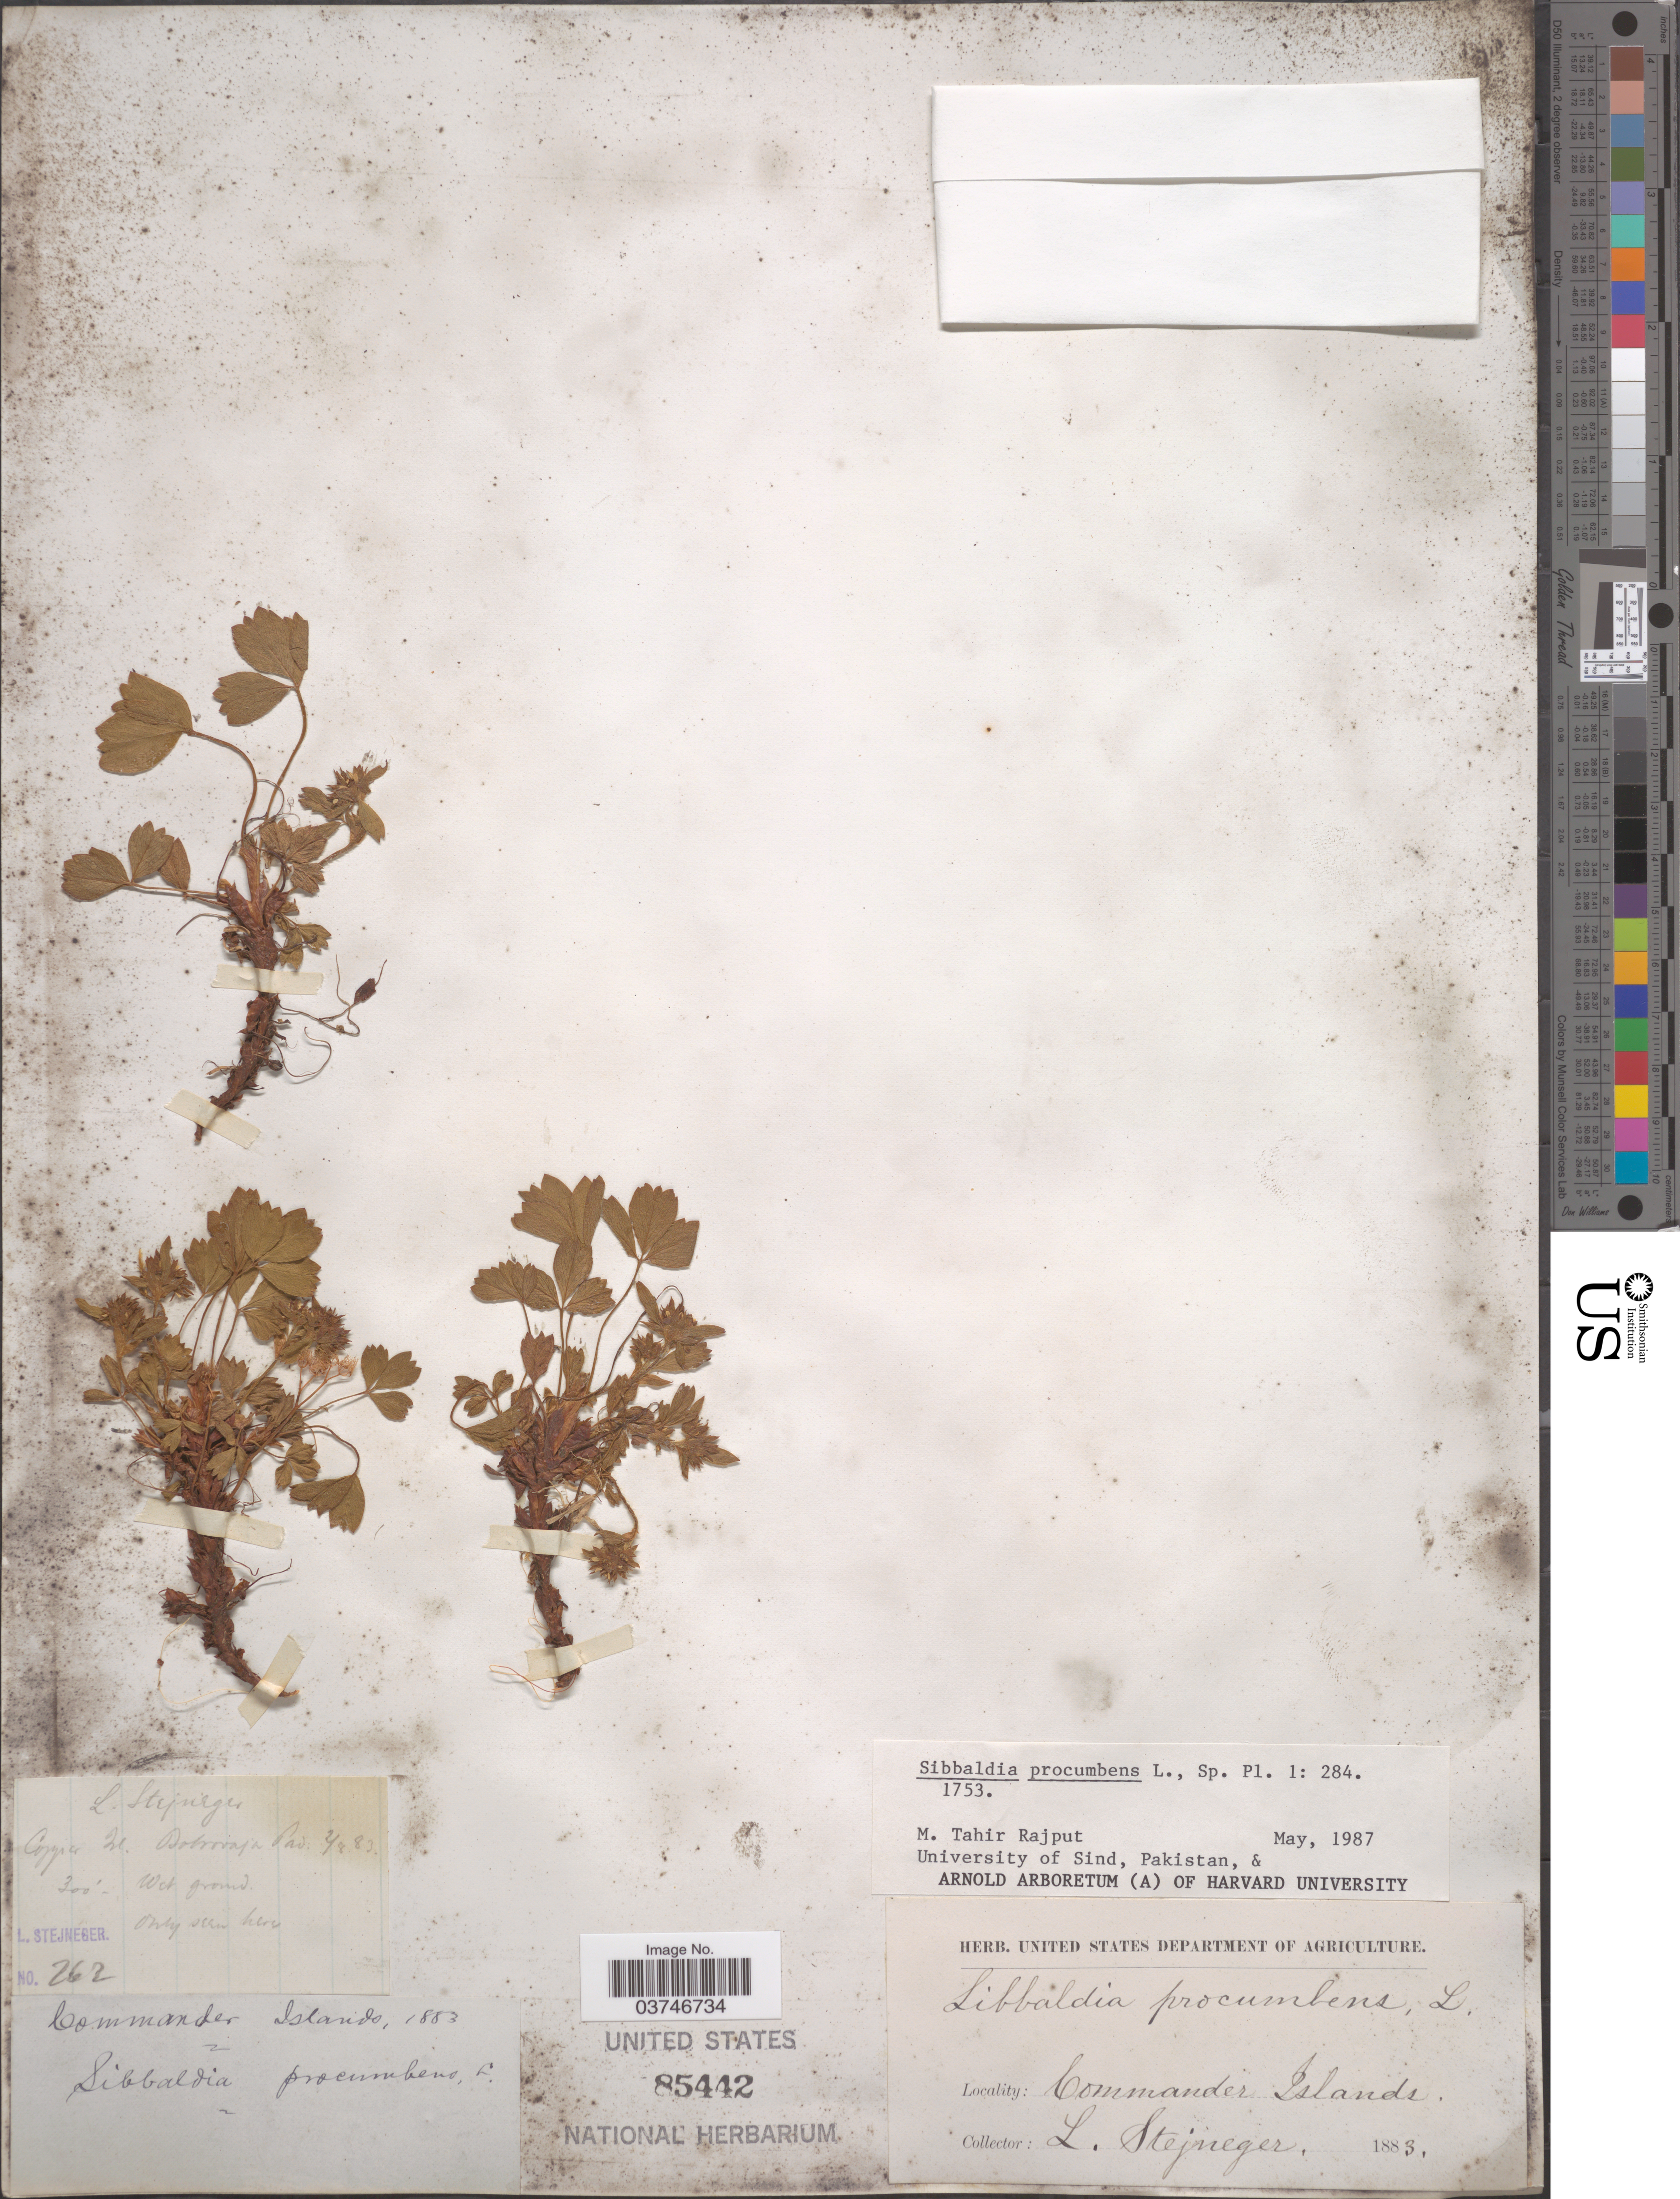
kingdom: Plantae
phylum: Tracheophyta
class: Magnoliopsida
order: Rosales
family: Rosaceae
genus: Sibbaldia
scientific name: Sibbaldia procumbens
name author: L.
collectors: L. Stejneger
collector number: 262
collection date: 1883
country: Russian Federation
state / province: Kamchatka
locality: Copper Isl. Commander Islands. [unsure placement]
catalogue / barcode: US 85442